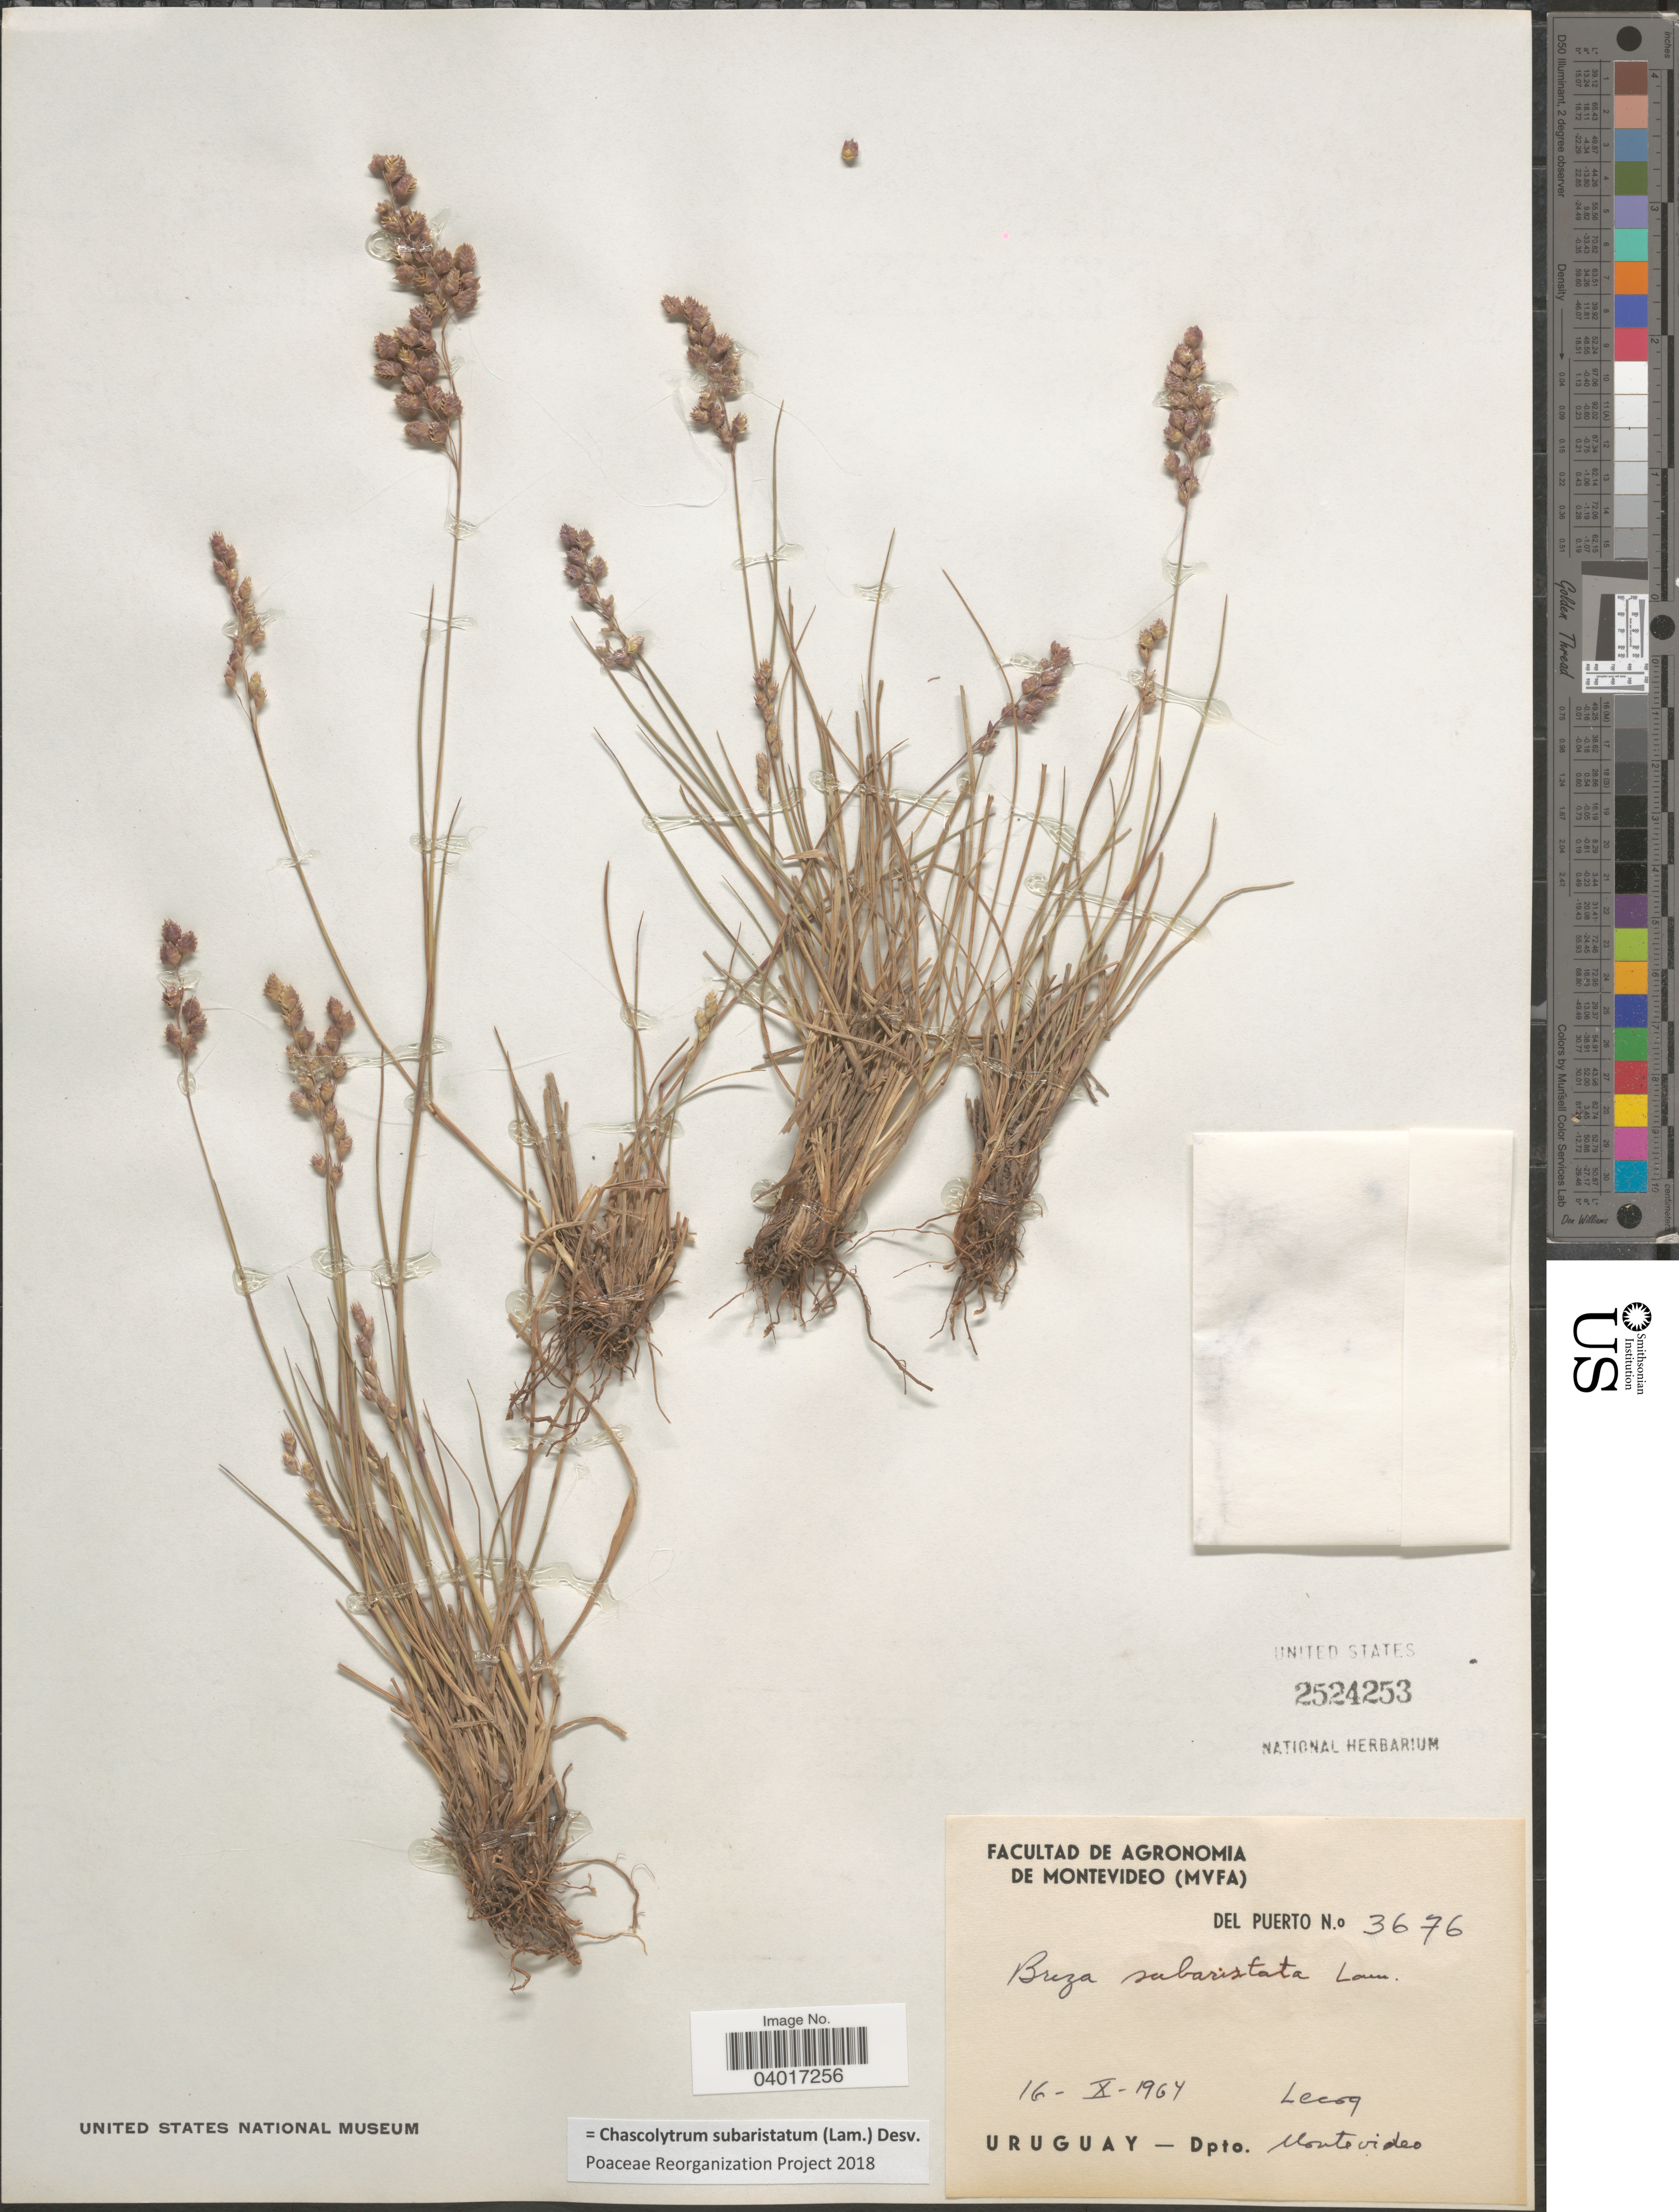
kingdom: Plantae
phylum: Tracheophyta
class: Liliopsida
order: Poales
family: Poaceae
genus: Chascolytrum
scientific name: Chascolytrum subaristatum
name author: (Lam.) Desv.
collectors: Del Puerto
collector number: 3676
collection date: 1964-10-16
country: Uruguay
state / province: Montevideo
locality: Lecoq. Dpto. Montevideo.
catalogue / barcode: US 2524253